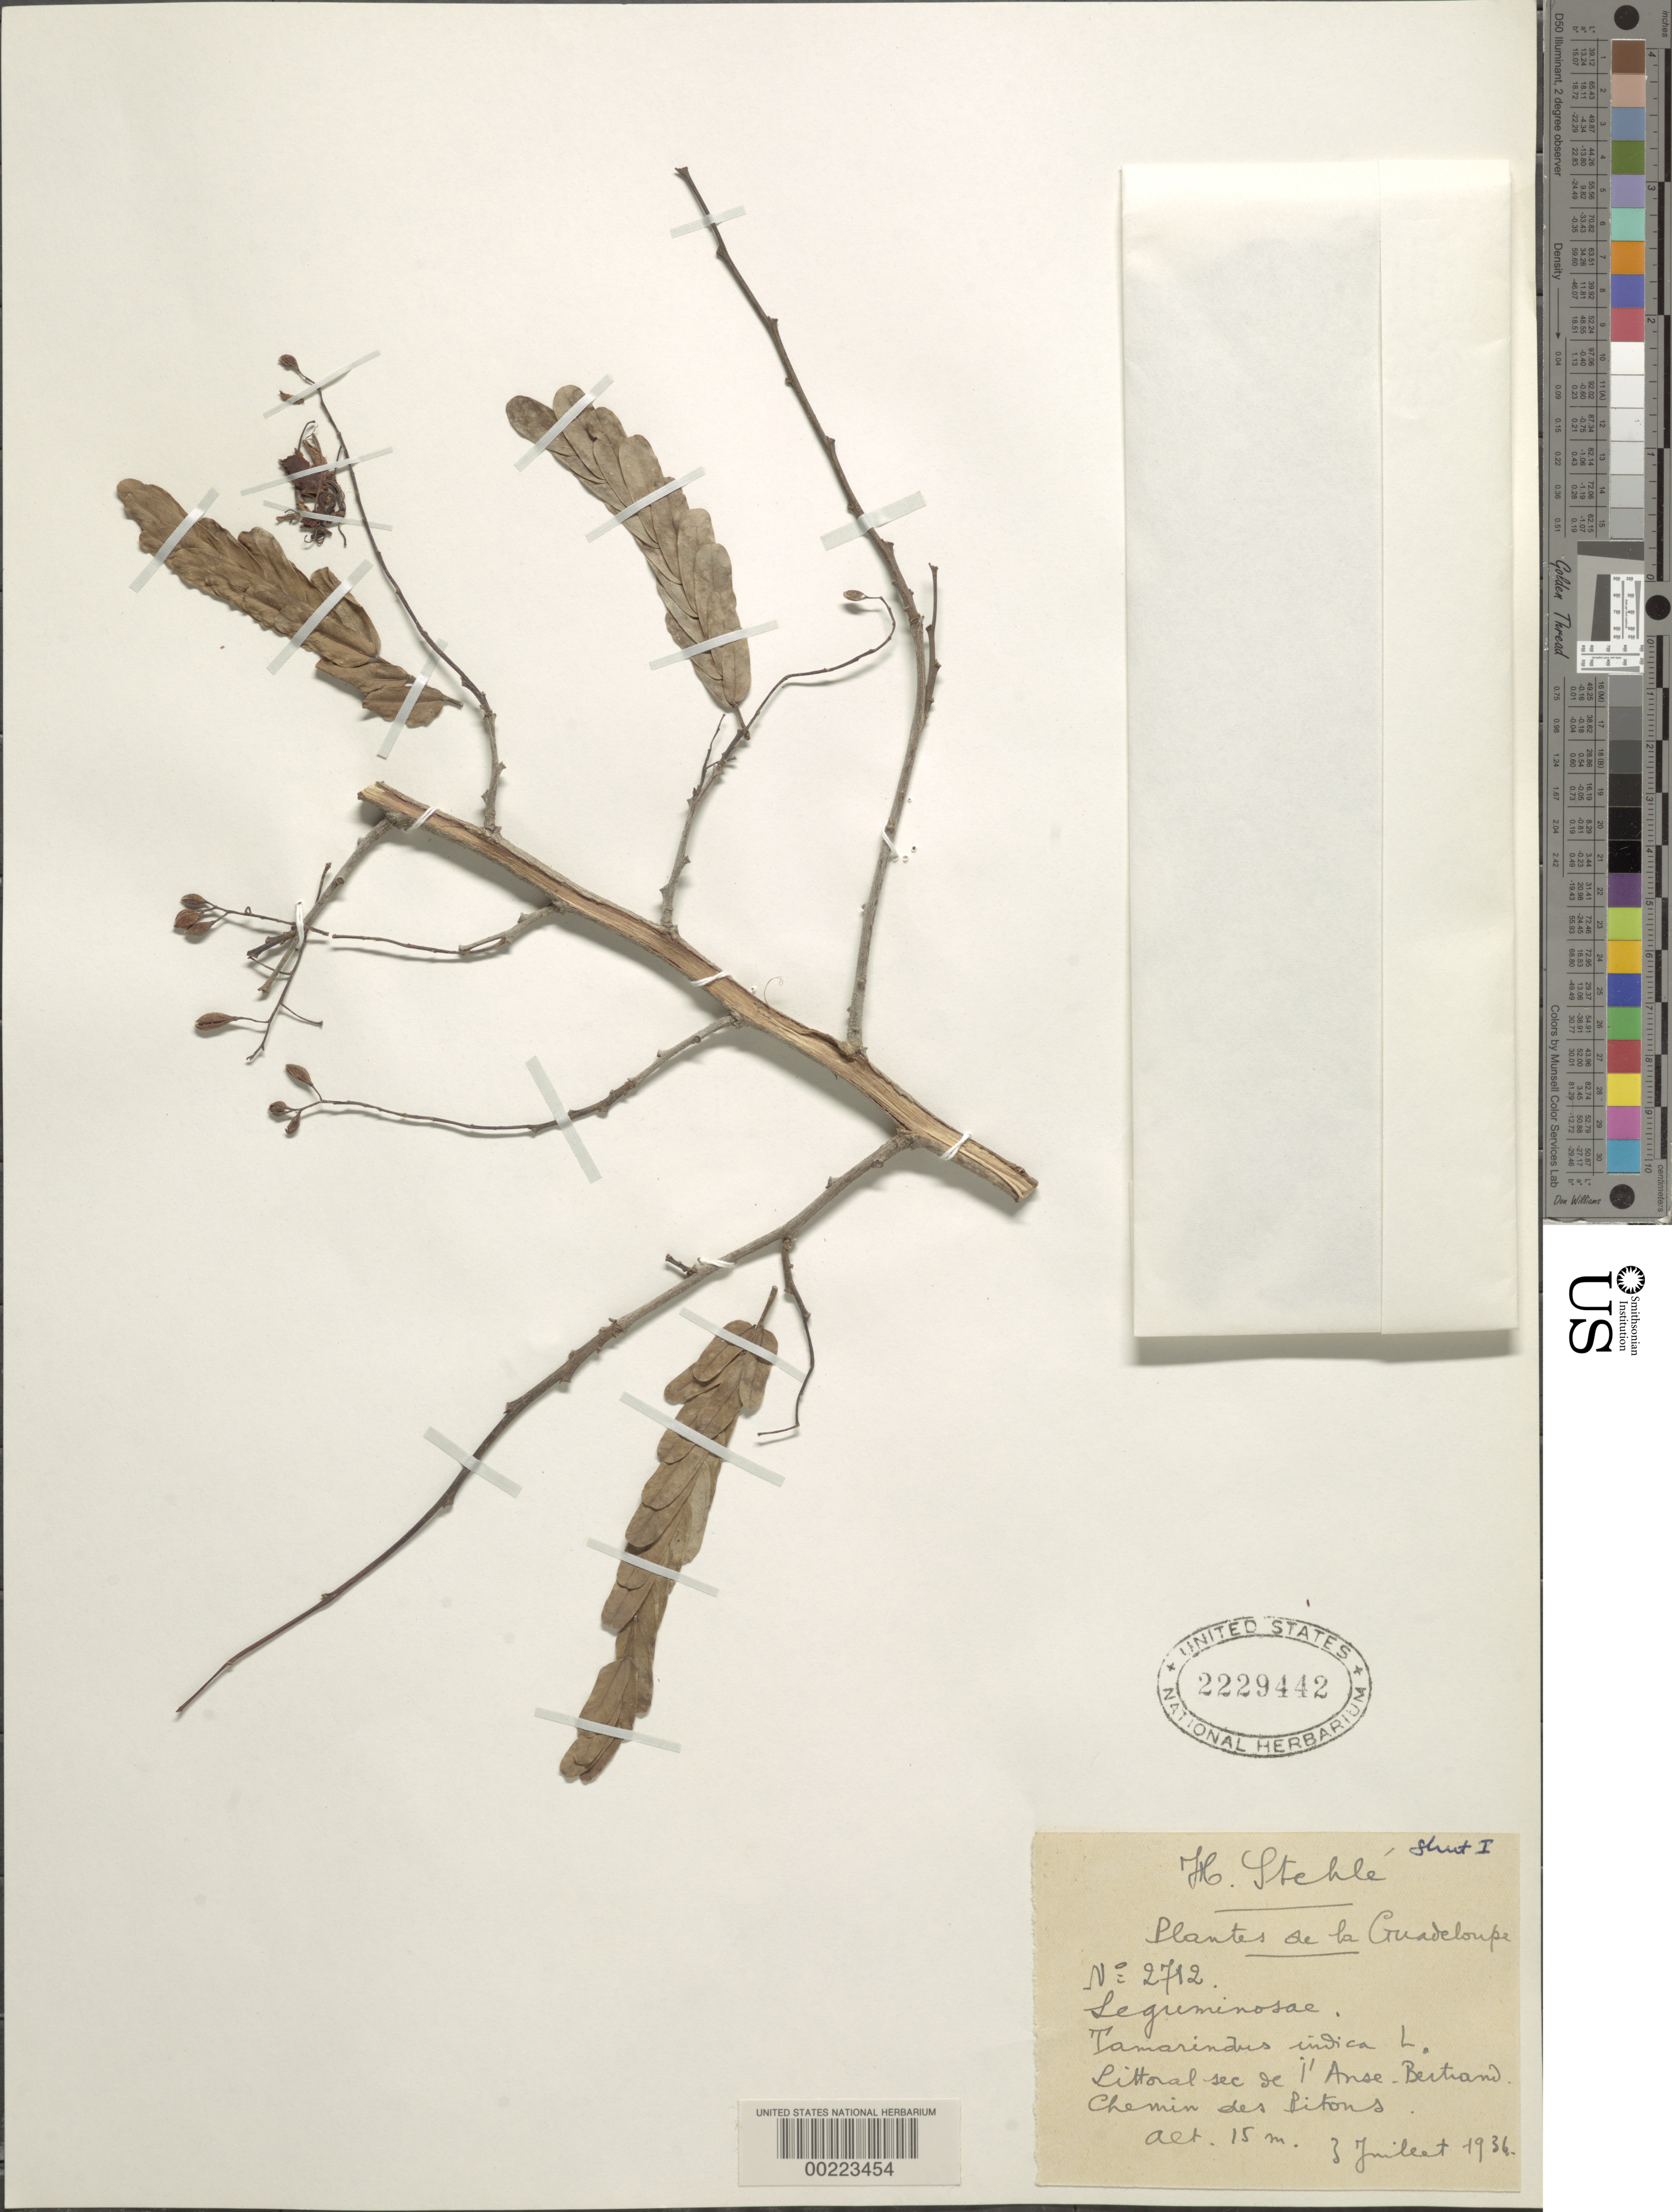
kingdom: Plantae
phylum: Tracheophyta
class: Magnoliopsida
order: Fabales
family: Fabaceae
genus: Tamarindus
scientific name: Tamarindus indica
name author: L.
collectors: H. Stehlé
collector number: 2712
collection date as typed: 03 Jul 1936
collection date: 1936-07-03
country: Guadeloupe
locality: L'anse bertrand; chemin des pitons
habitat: Littoral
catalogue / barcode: US 2229442